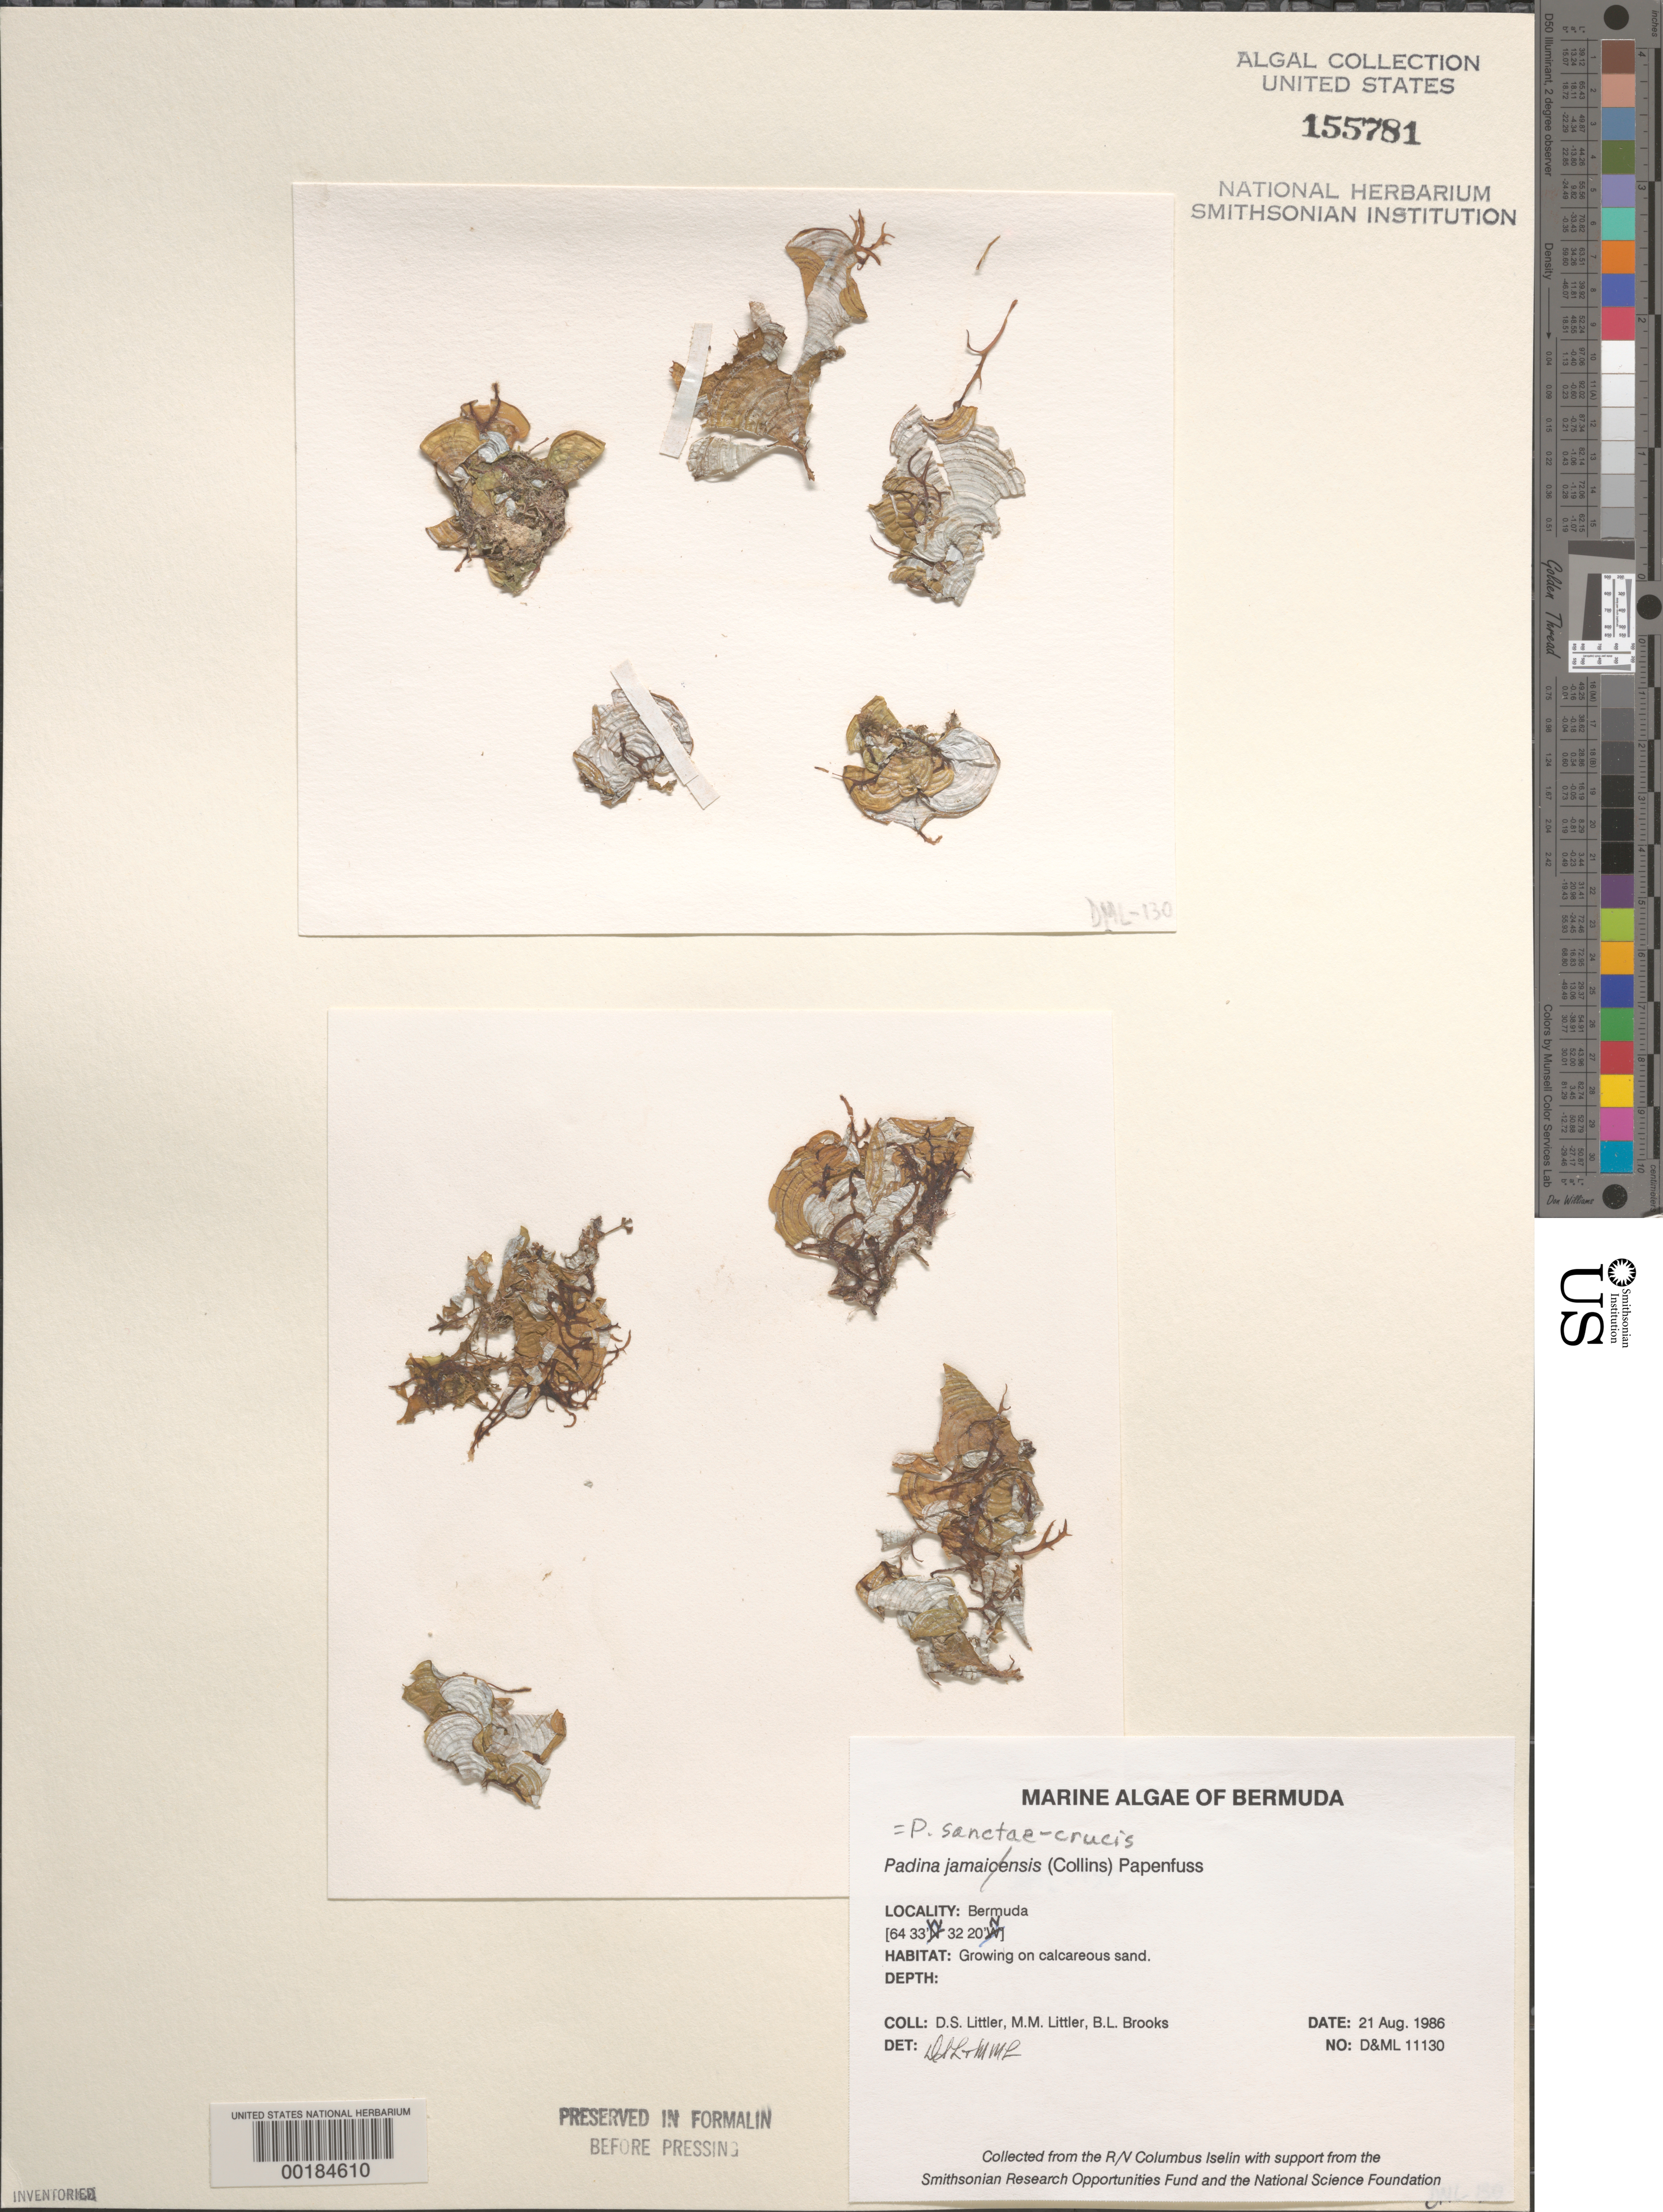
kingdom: Chromista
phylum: Ochrophyta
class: Phaeophyceae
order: Dictyotales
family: Dictyotaceae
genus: Padina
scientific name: Padina sanctae-crucis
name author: Børgesen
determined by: Littler, D. S.; Littler, M. M.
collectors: D. S. Littler, M. M. Littler & B. Brooks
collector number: D&ML 11130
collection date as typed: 21 Aug 1986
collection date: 1986-08-21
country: Bermuda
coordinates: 32 20' N, 64 40' W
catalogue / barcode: US 155781